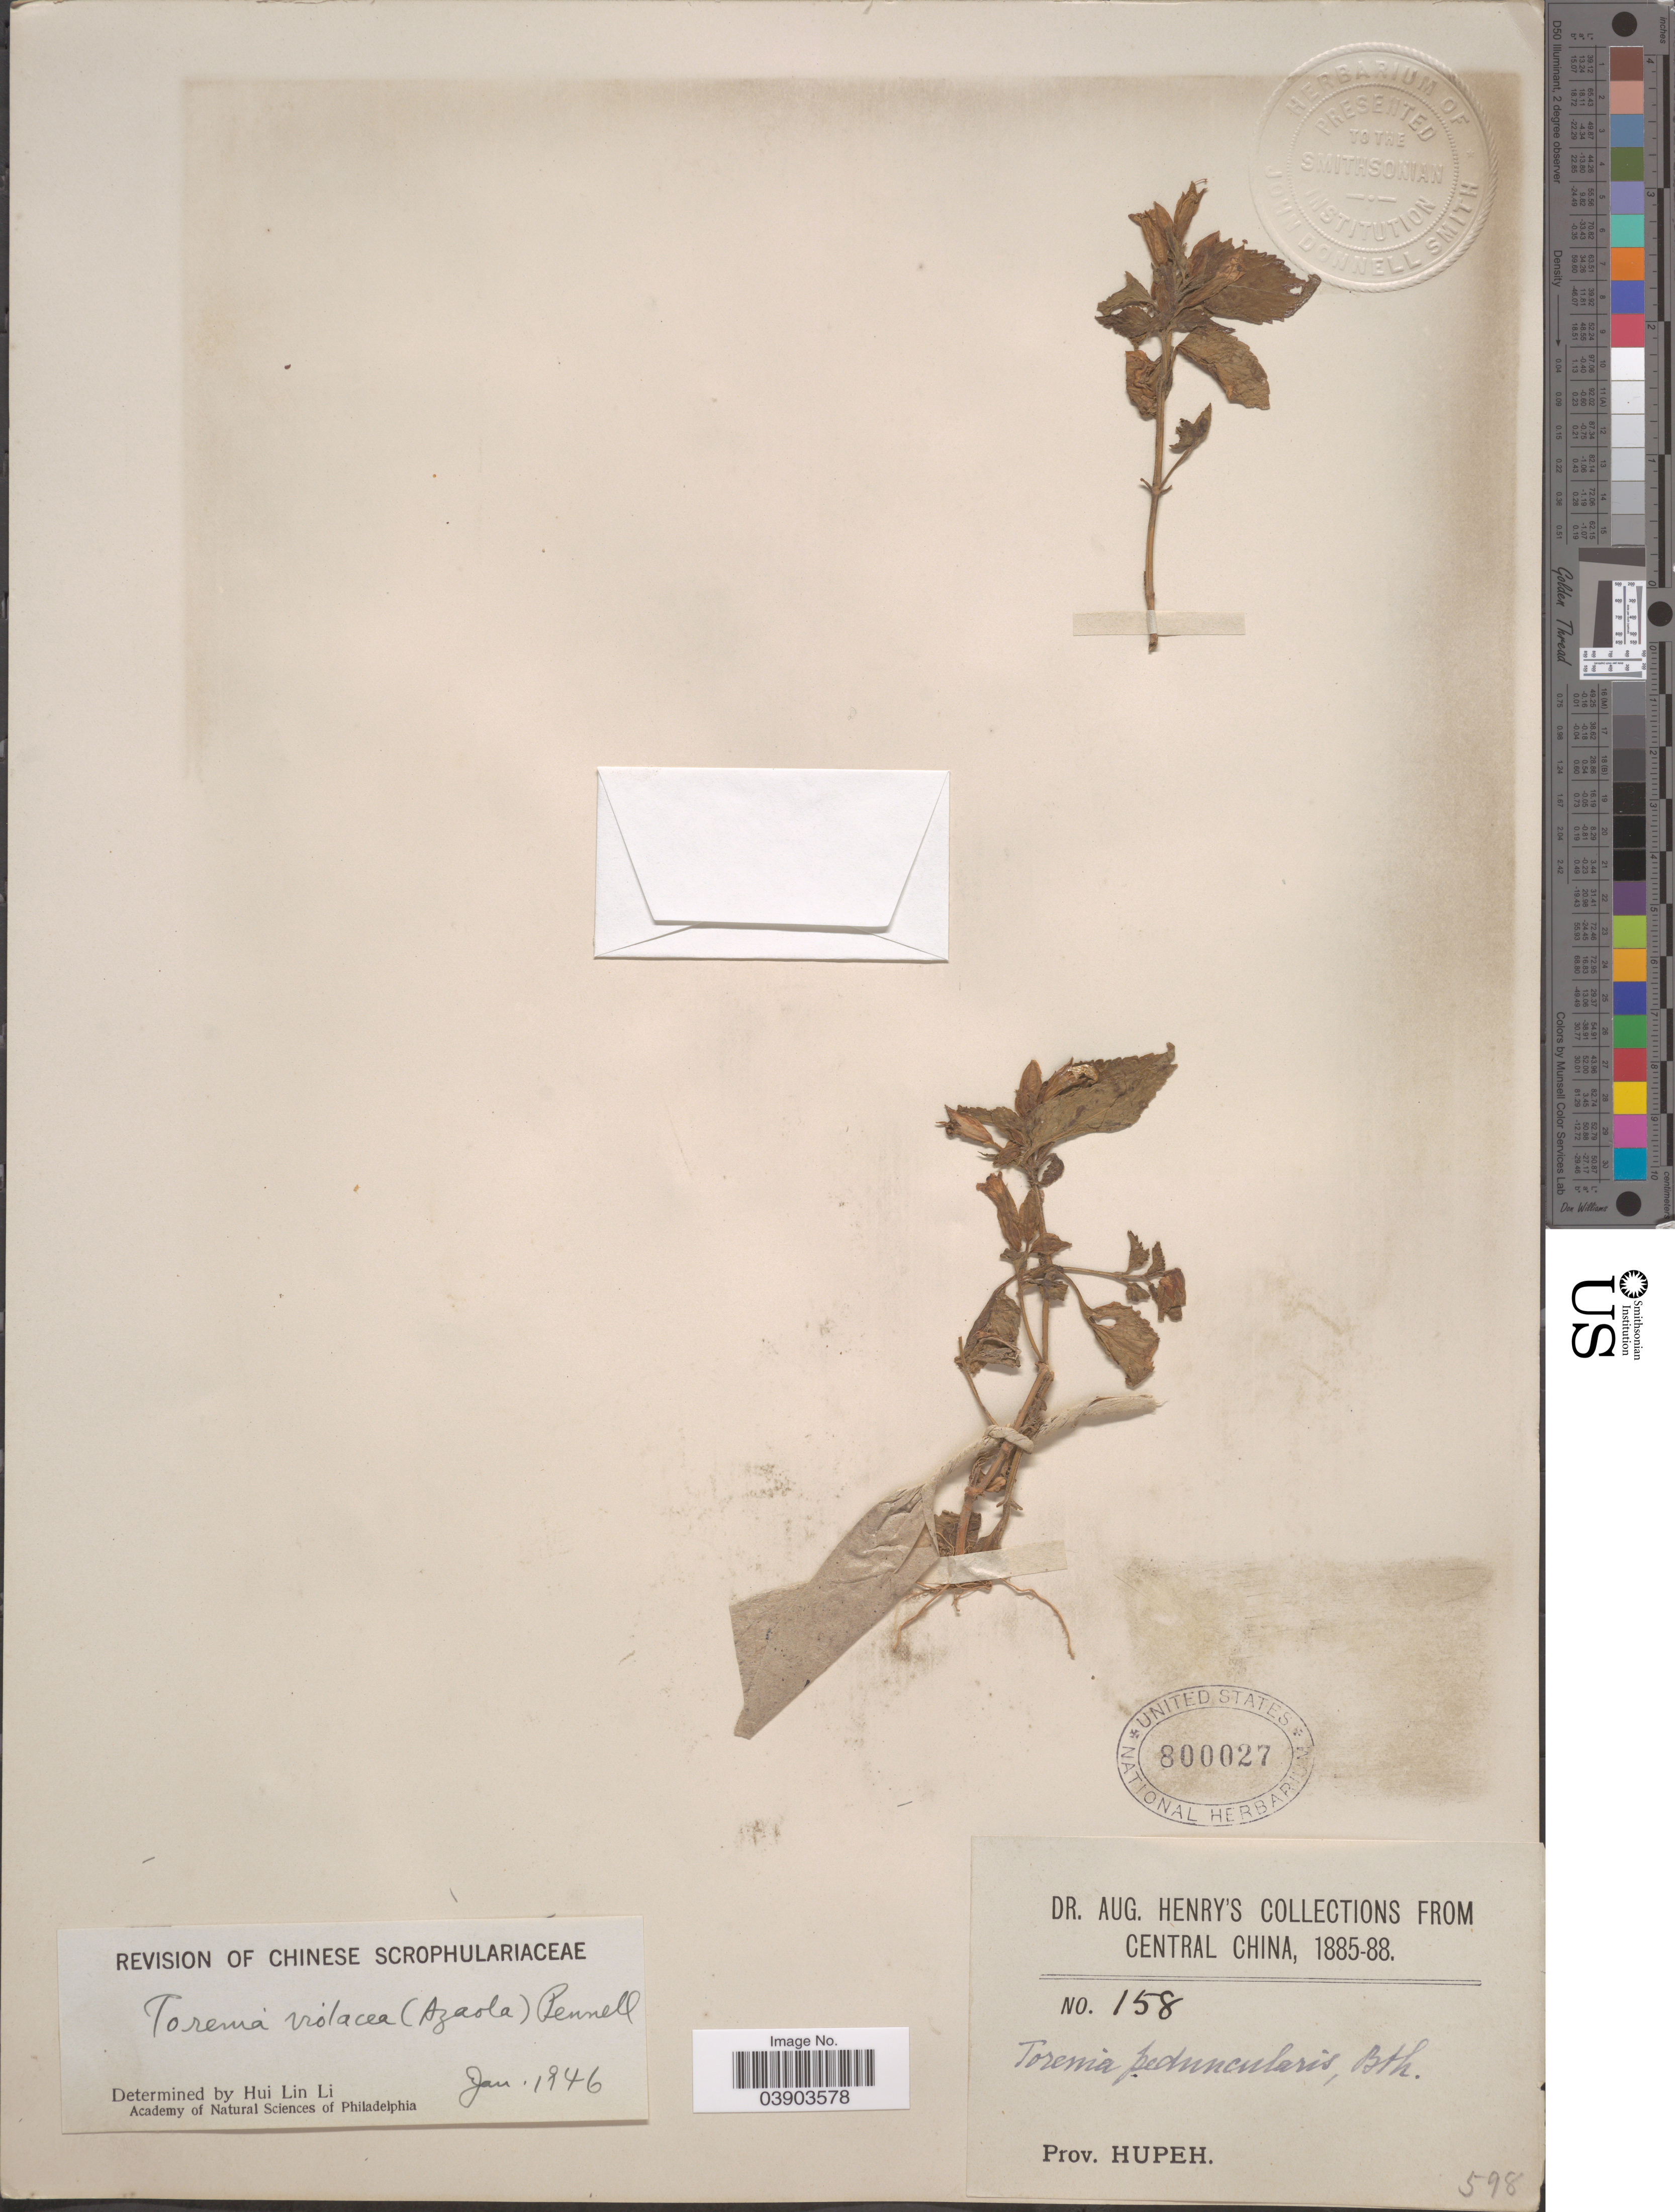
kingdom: Plantae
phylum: Tracheophyta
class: Magnoliopsida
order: Lamiales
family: Linderniaceae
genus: Torenia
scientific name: Torenia violacea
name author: (Azaola ex Blanco) Pennell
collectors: A. Henry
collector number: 158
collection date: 1885/1888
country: China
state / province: Hubei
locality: Central China. Prov. Hupeh.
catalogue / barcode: US 800027